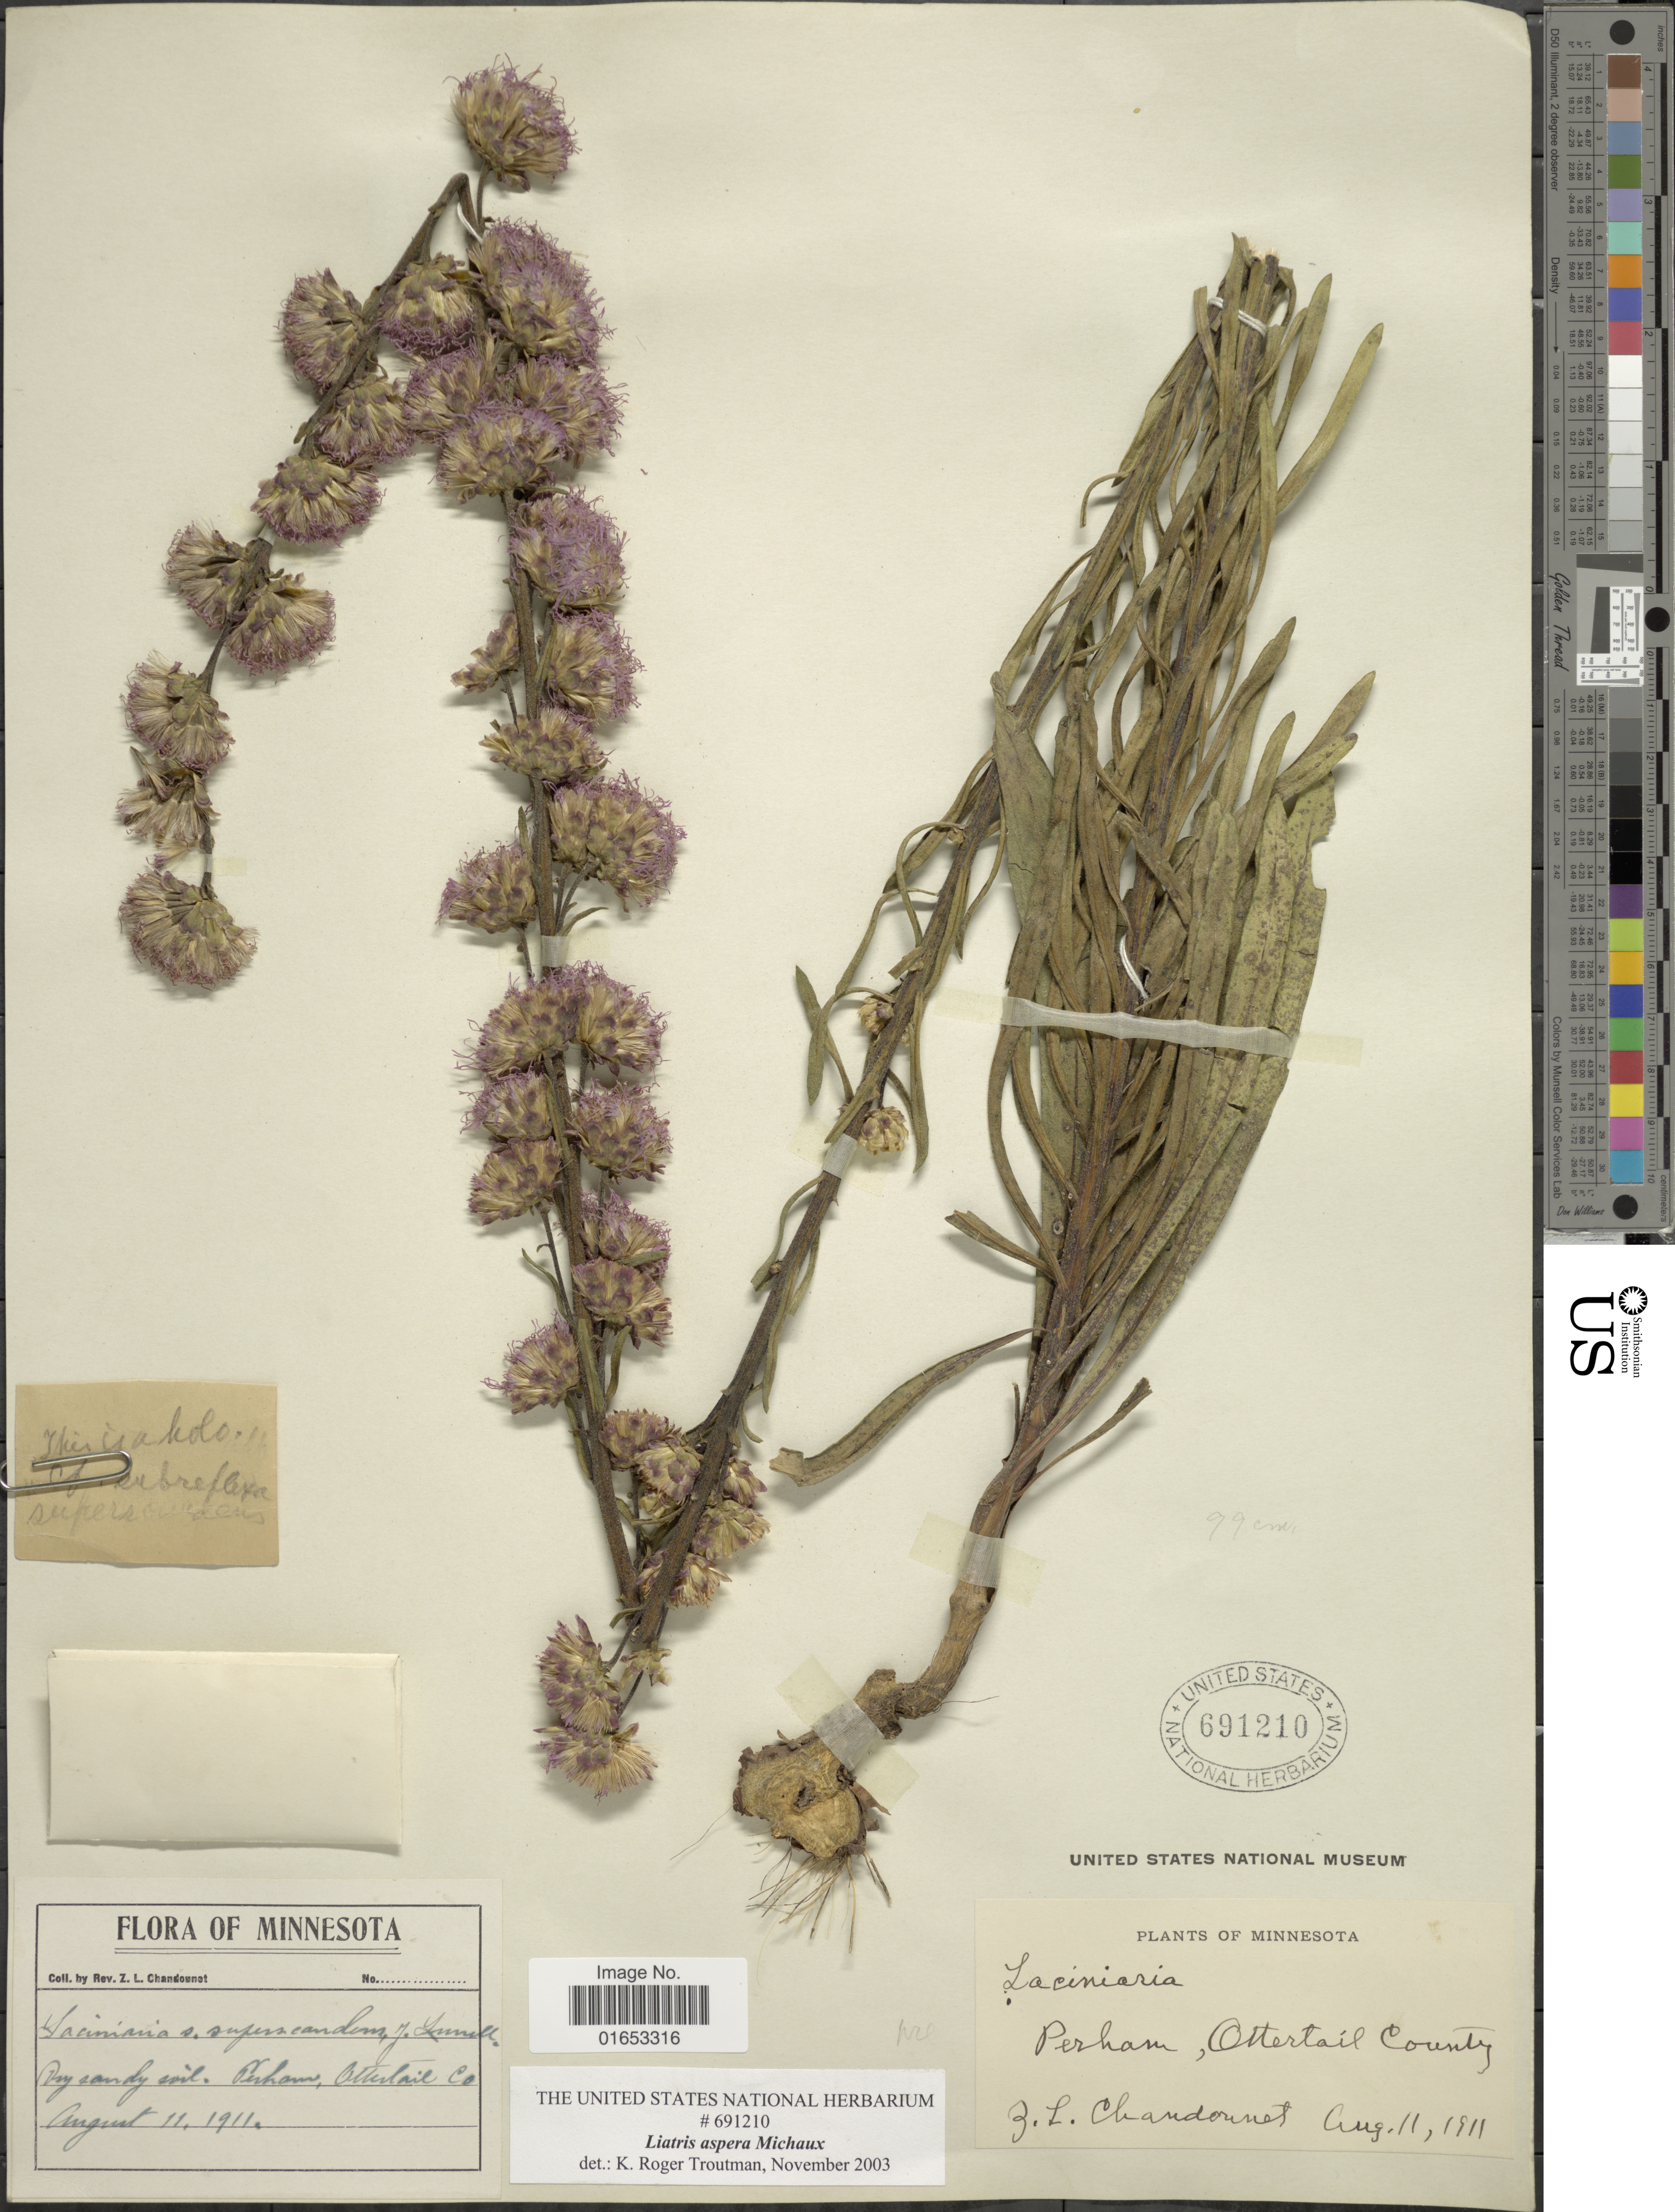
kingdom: Plantae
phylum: Tracheophyta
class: Magnoliopsida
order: Asterales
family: Asteraceae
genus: Liatris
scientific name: Liatris aspera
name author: Michx.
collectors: Z. Chandonnet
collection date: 1911-08-11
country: United States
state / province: Minnesota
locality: Perham, Otter Tail County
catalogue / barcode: US 691210